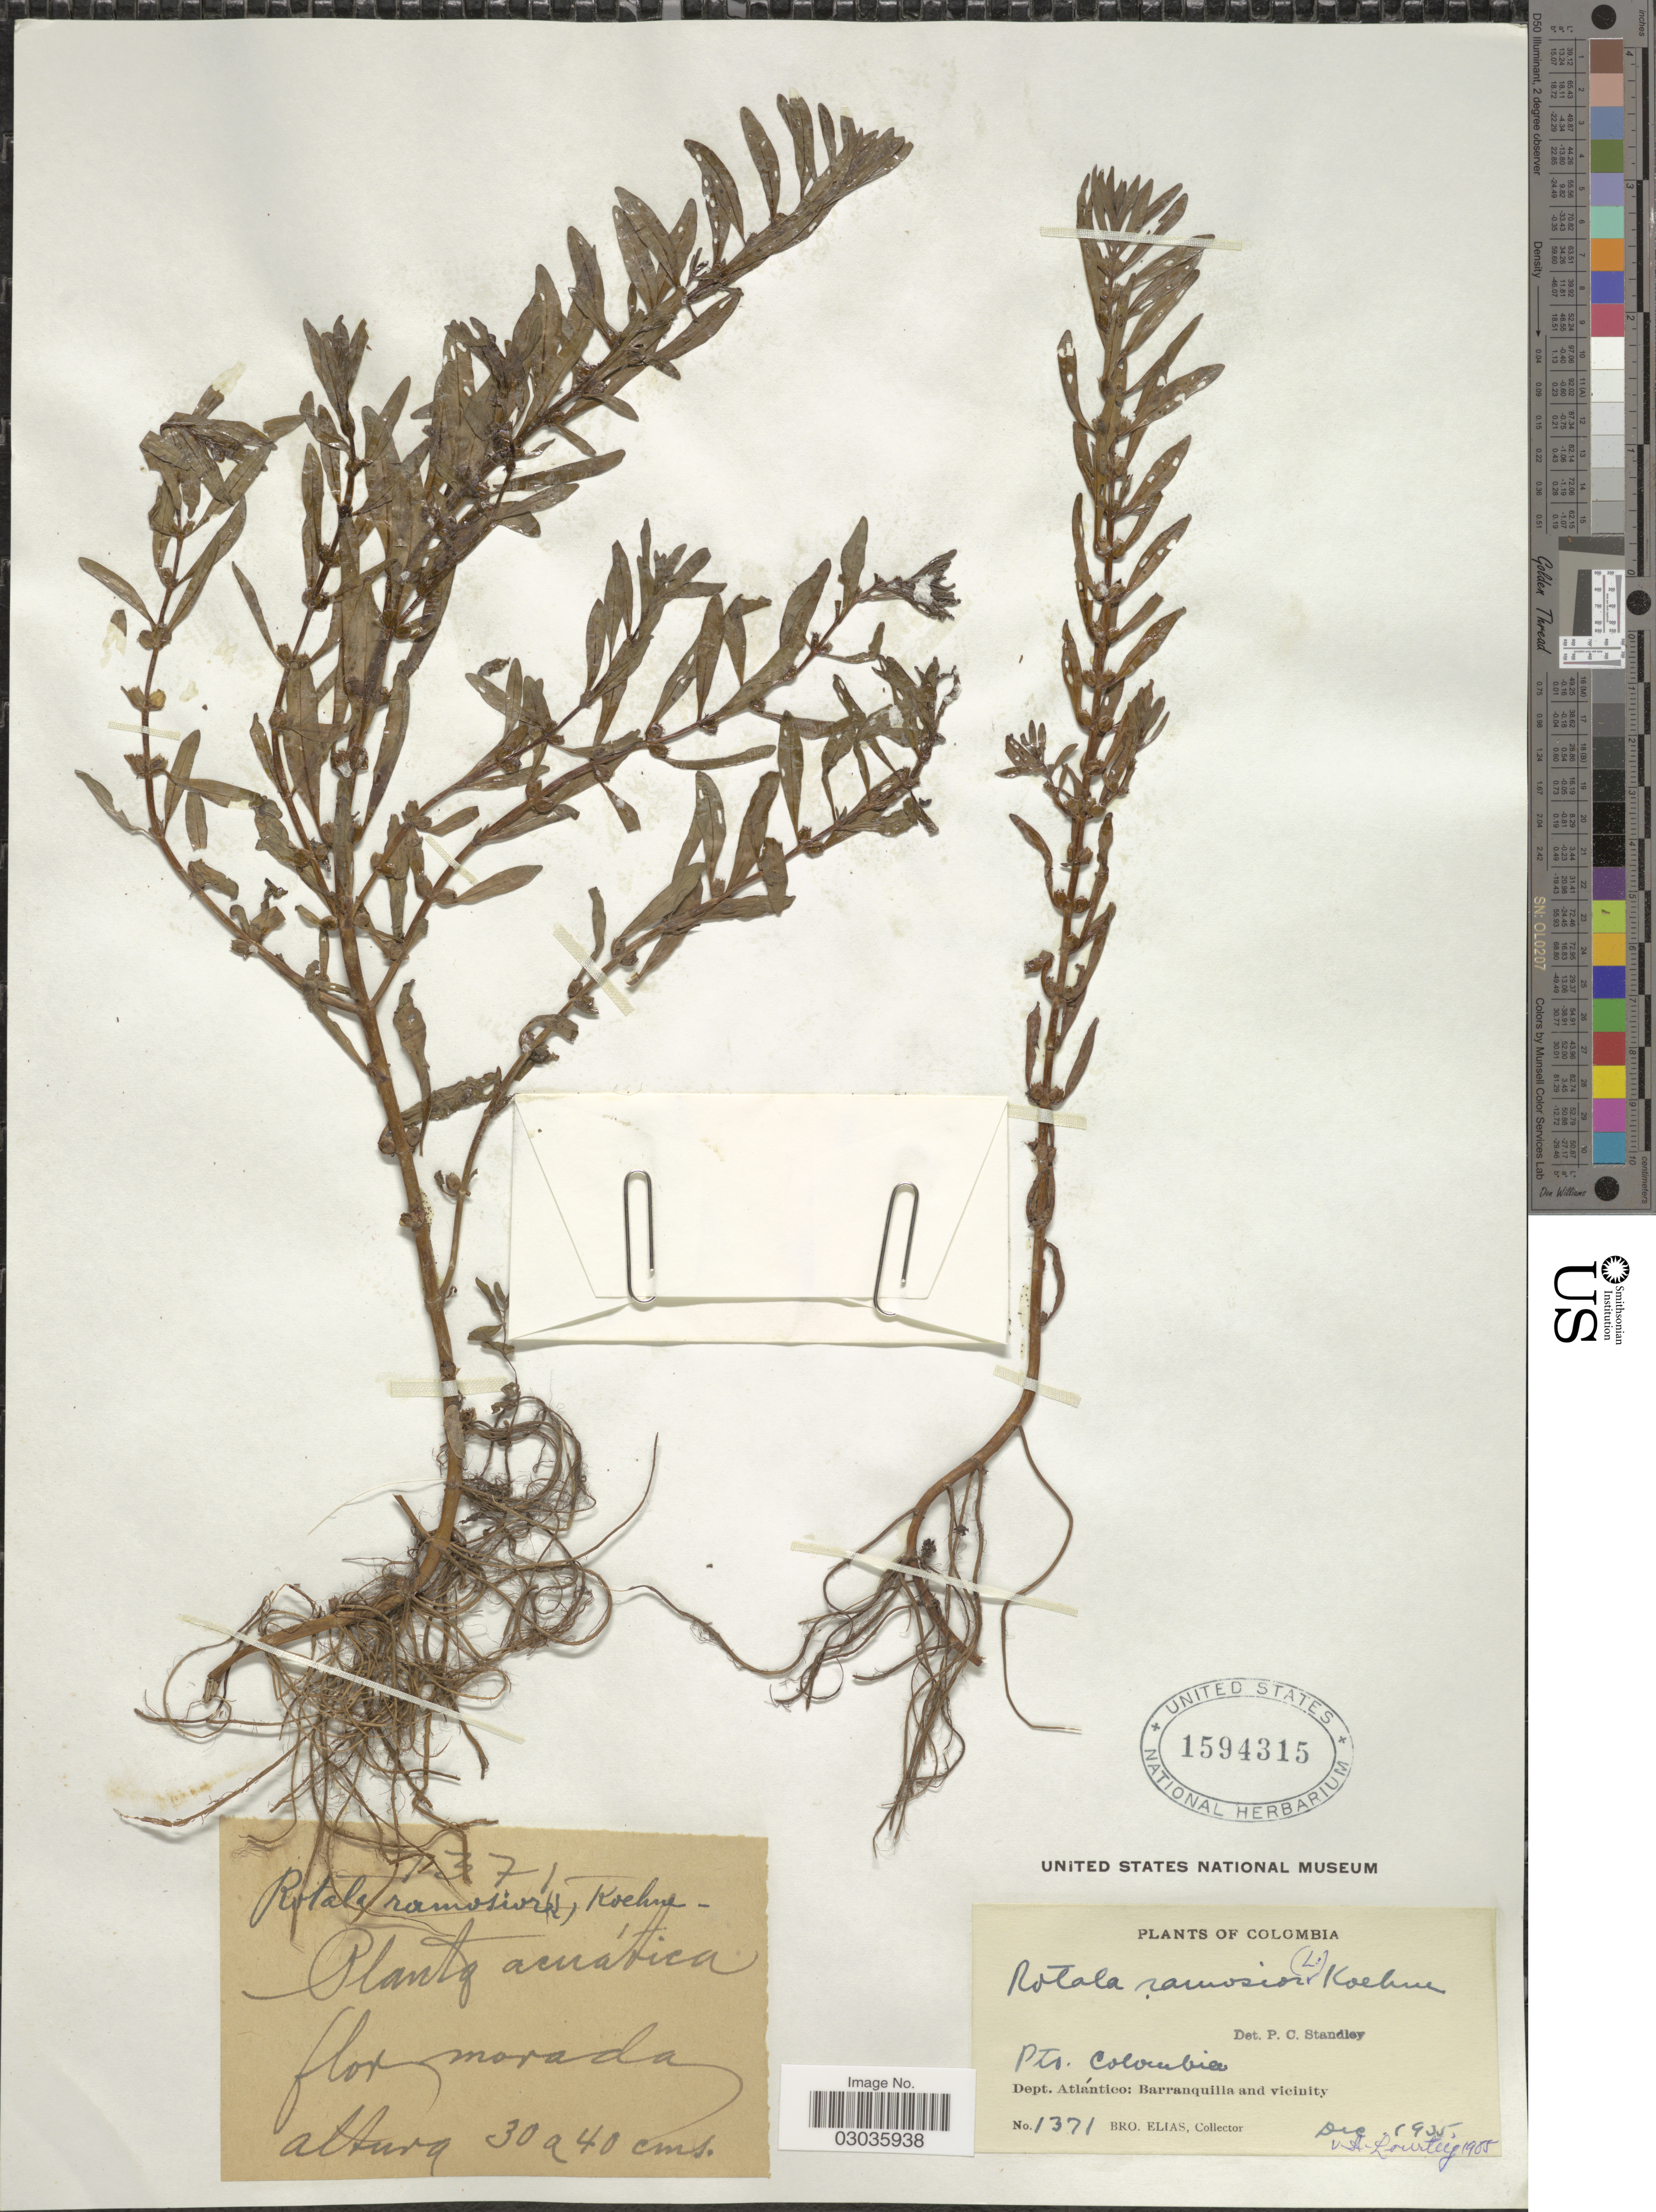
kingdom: Plantae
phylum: Tracheophyta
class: Magnoliopsida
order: Myrtales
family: Lythraceae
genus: Rotala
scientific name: Rotala ramosior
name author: (L.) Koehne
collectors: Bro. Elias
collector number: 1371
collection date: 1935-12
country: Colombia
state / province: Atlántico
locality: Pto. Colombia, Dept. Atlántico: Barranquilla and vicinity.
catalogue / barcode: US 1594315